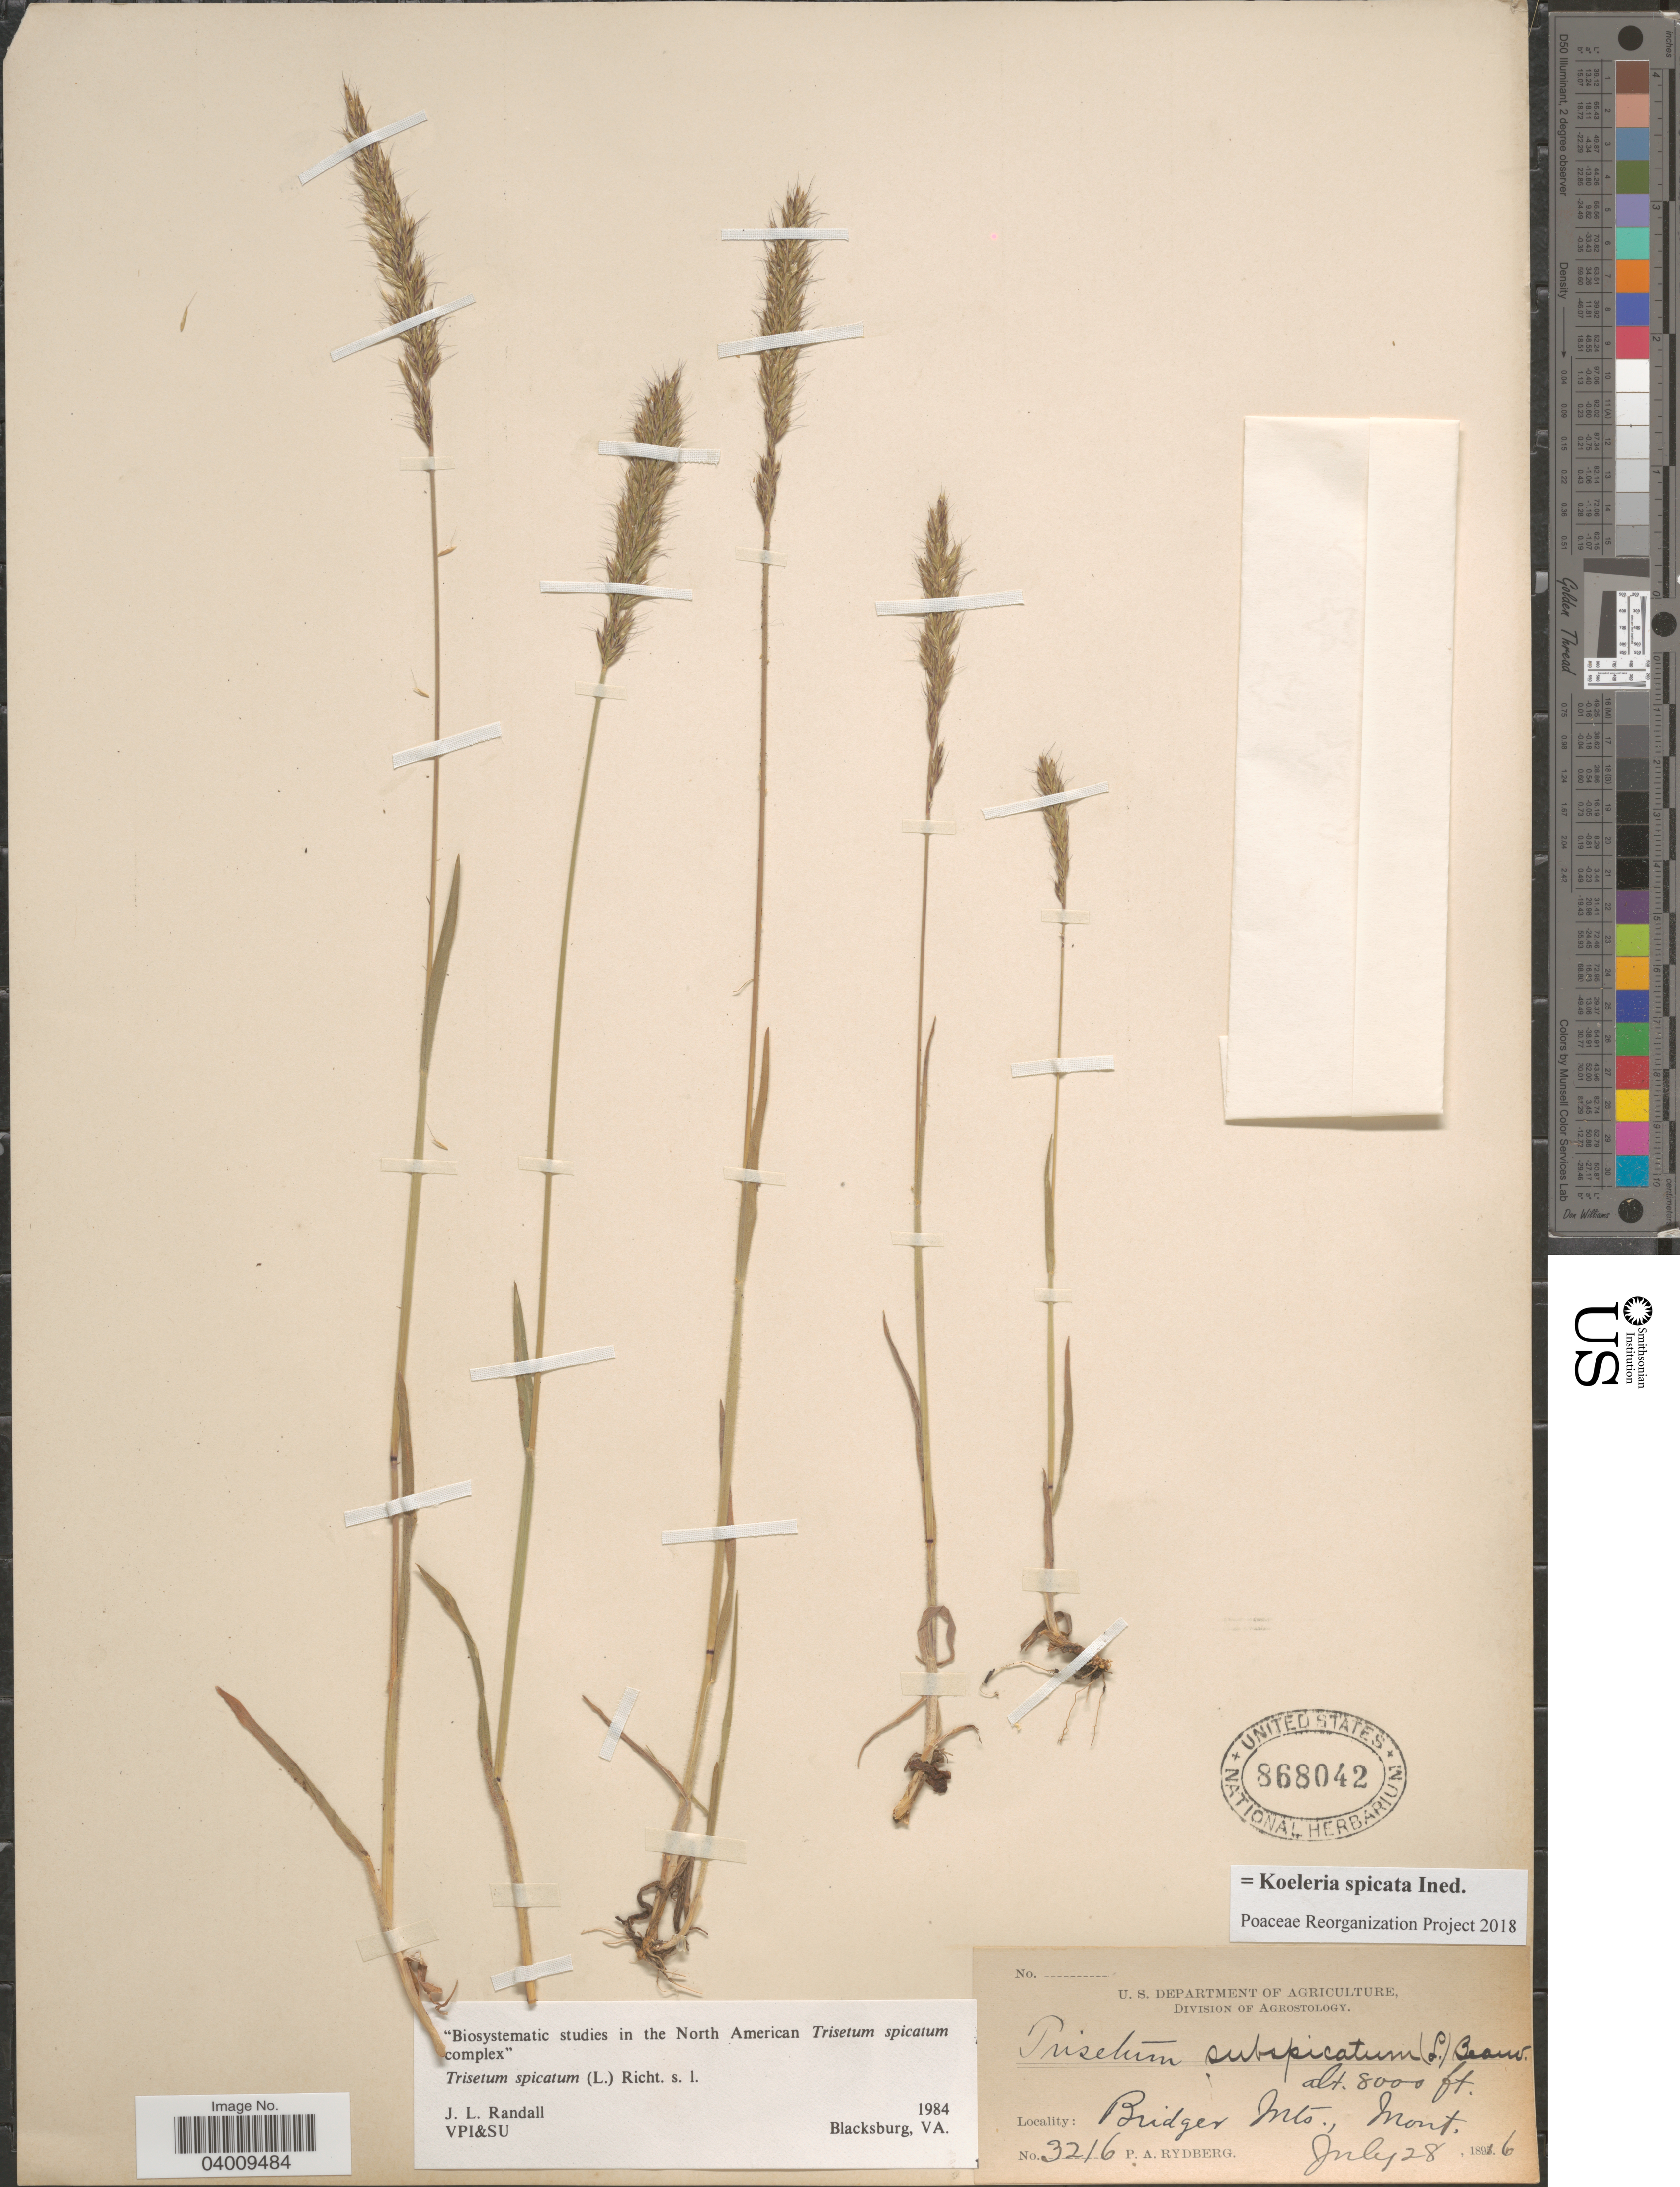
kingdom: Plantae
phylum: Tracheophyta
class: Liliopsida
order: Poales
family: Poaceae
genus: Koeleria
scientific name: Koeleria spicata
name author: (L.) Barberá et al.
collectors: P. A. Rydberg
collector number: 3216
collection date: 1896-07-28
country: United States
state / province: Montana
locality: Bridger Mts.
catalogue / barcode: US 868042